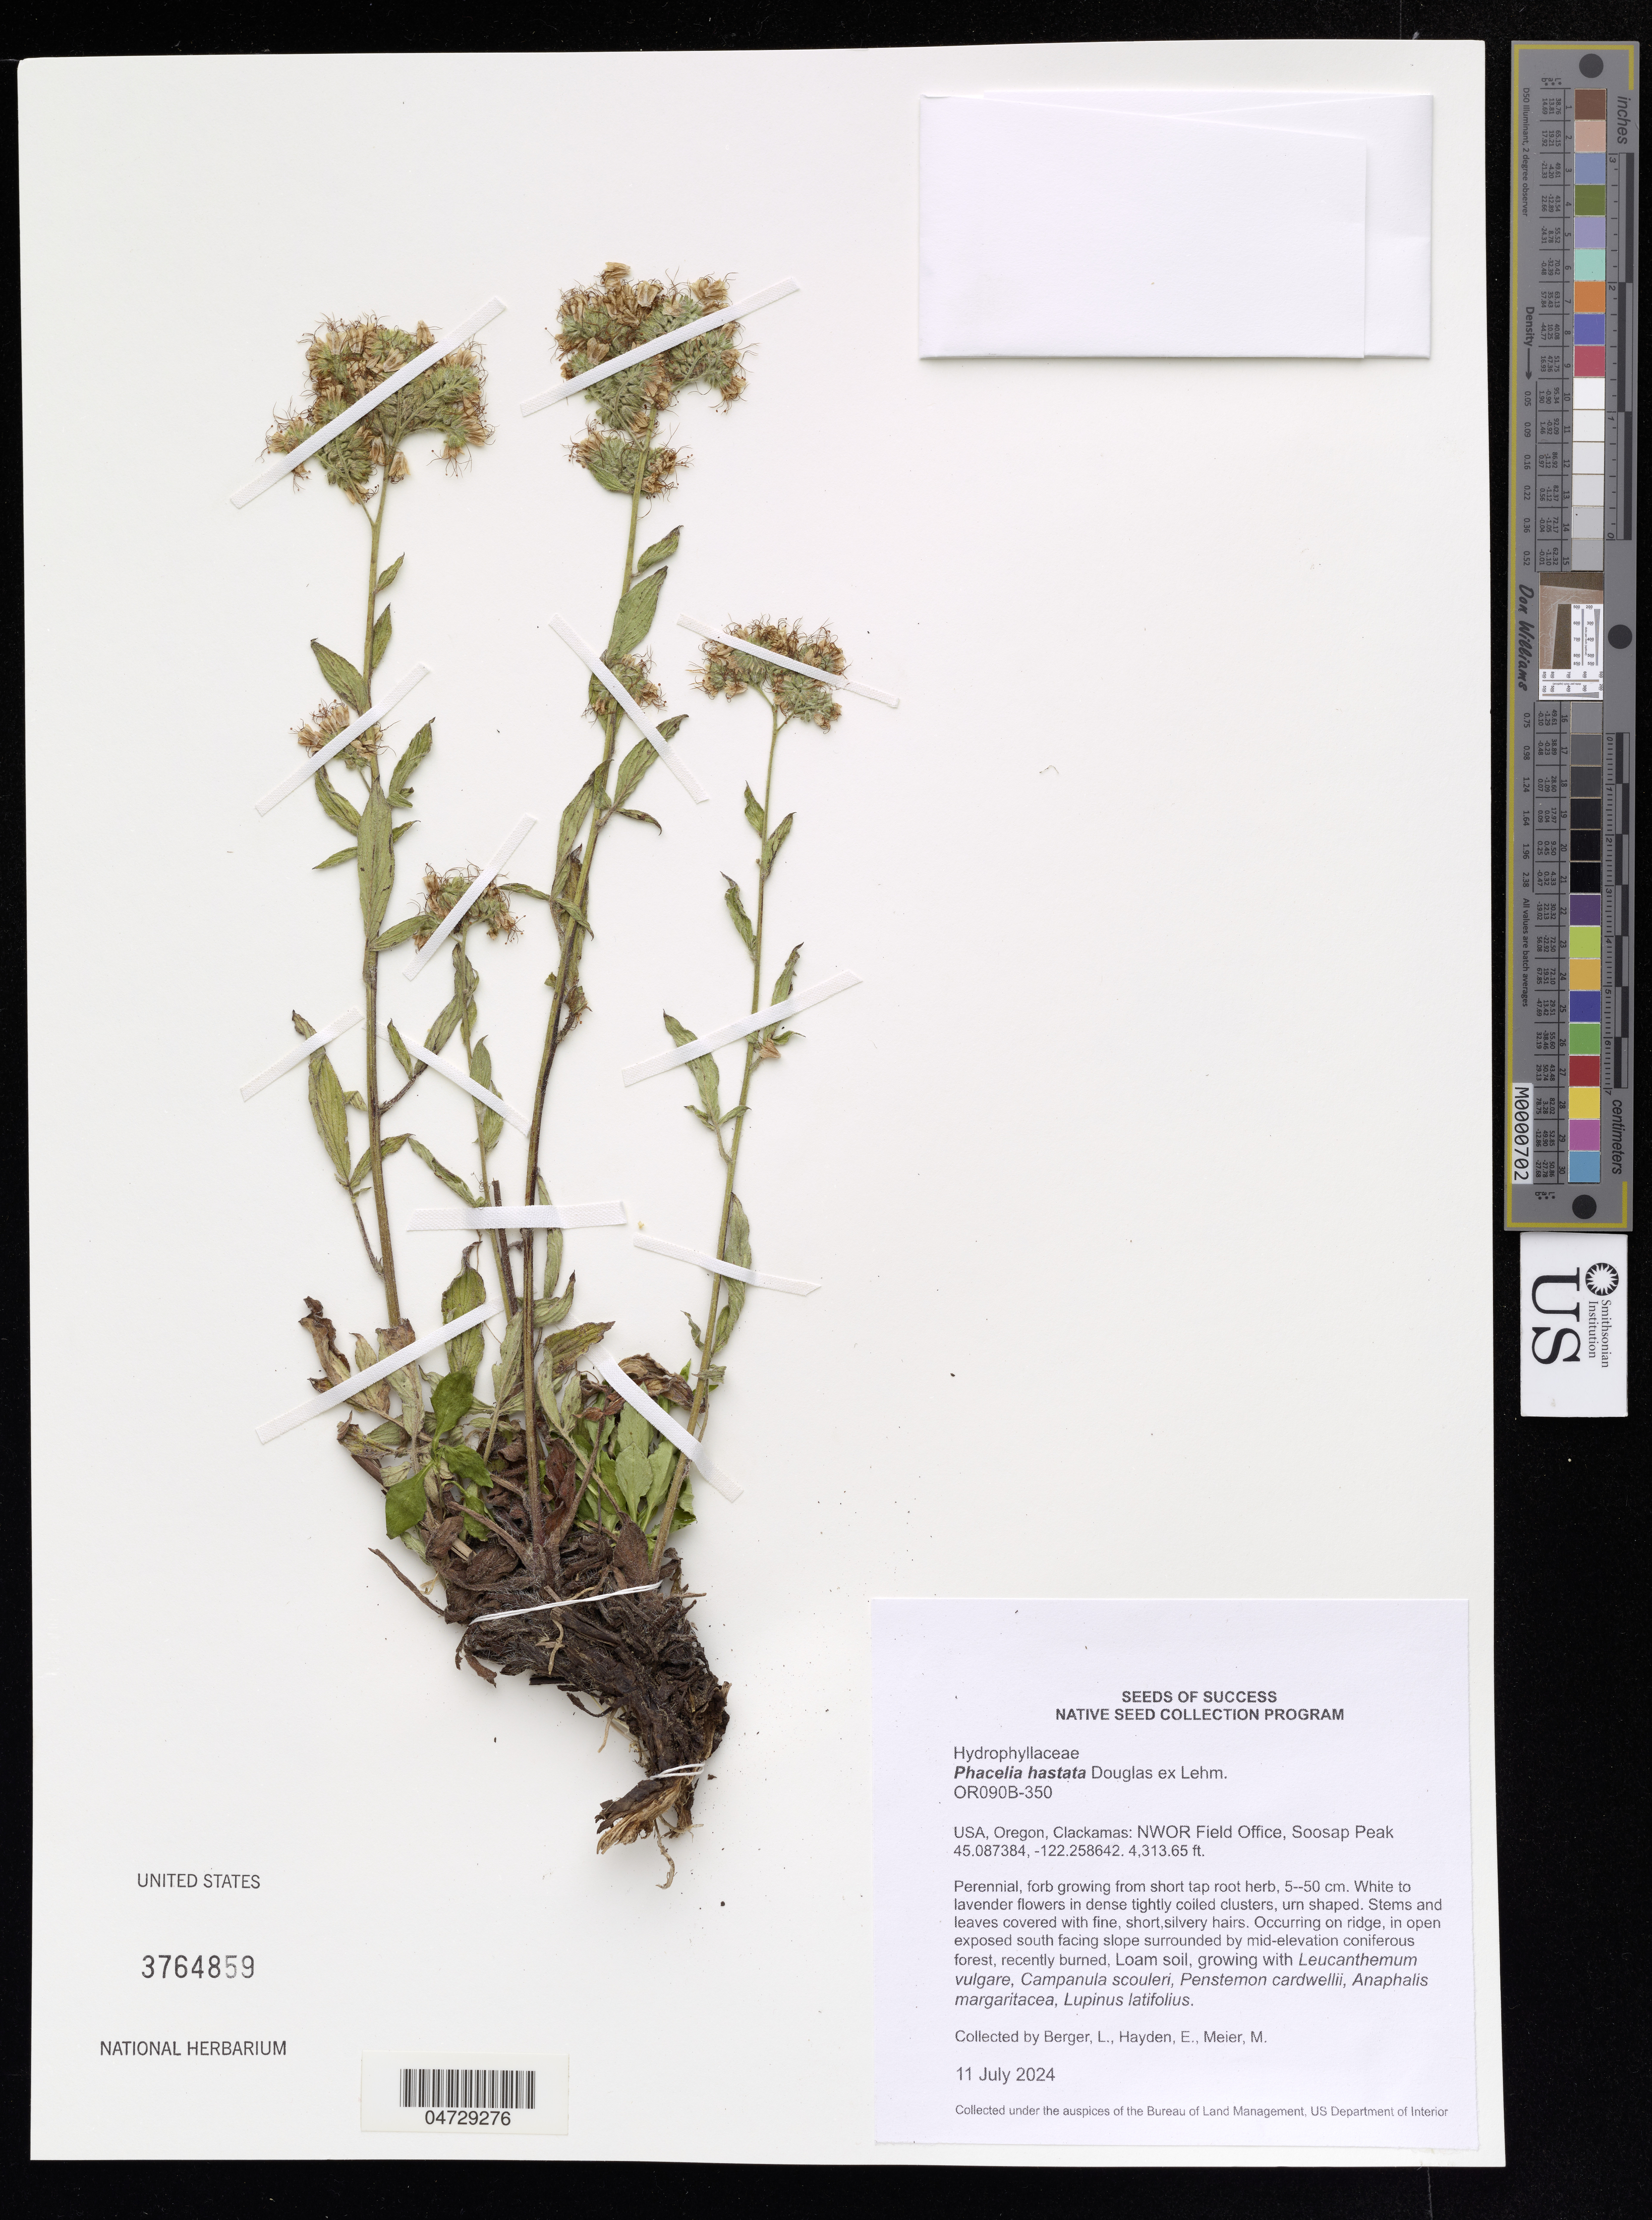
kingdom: Plantae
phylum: Tracheophyta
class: Magnoliopsida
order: Boraginales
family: Hydrophyllaceae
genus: Phacelia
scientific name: Phacelia hastata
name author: Douglas ex Lehm.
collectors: L. Berger, E. Hayden & M. Meier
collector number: OR090B-350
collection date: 2024-07-11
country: United States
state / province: Oregon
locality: Clackamas: NWOR Field Office, Soosap Peak.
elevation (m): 1314.8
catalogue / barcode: US 3764859